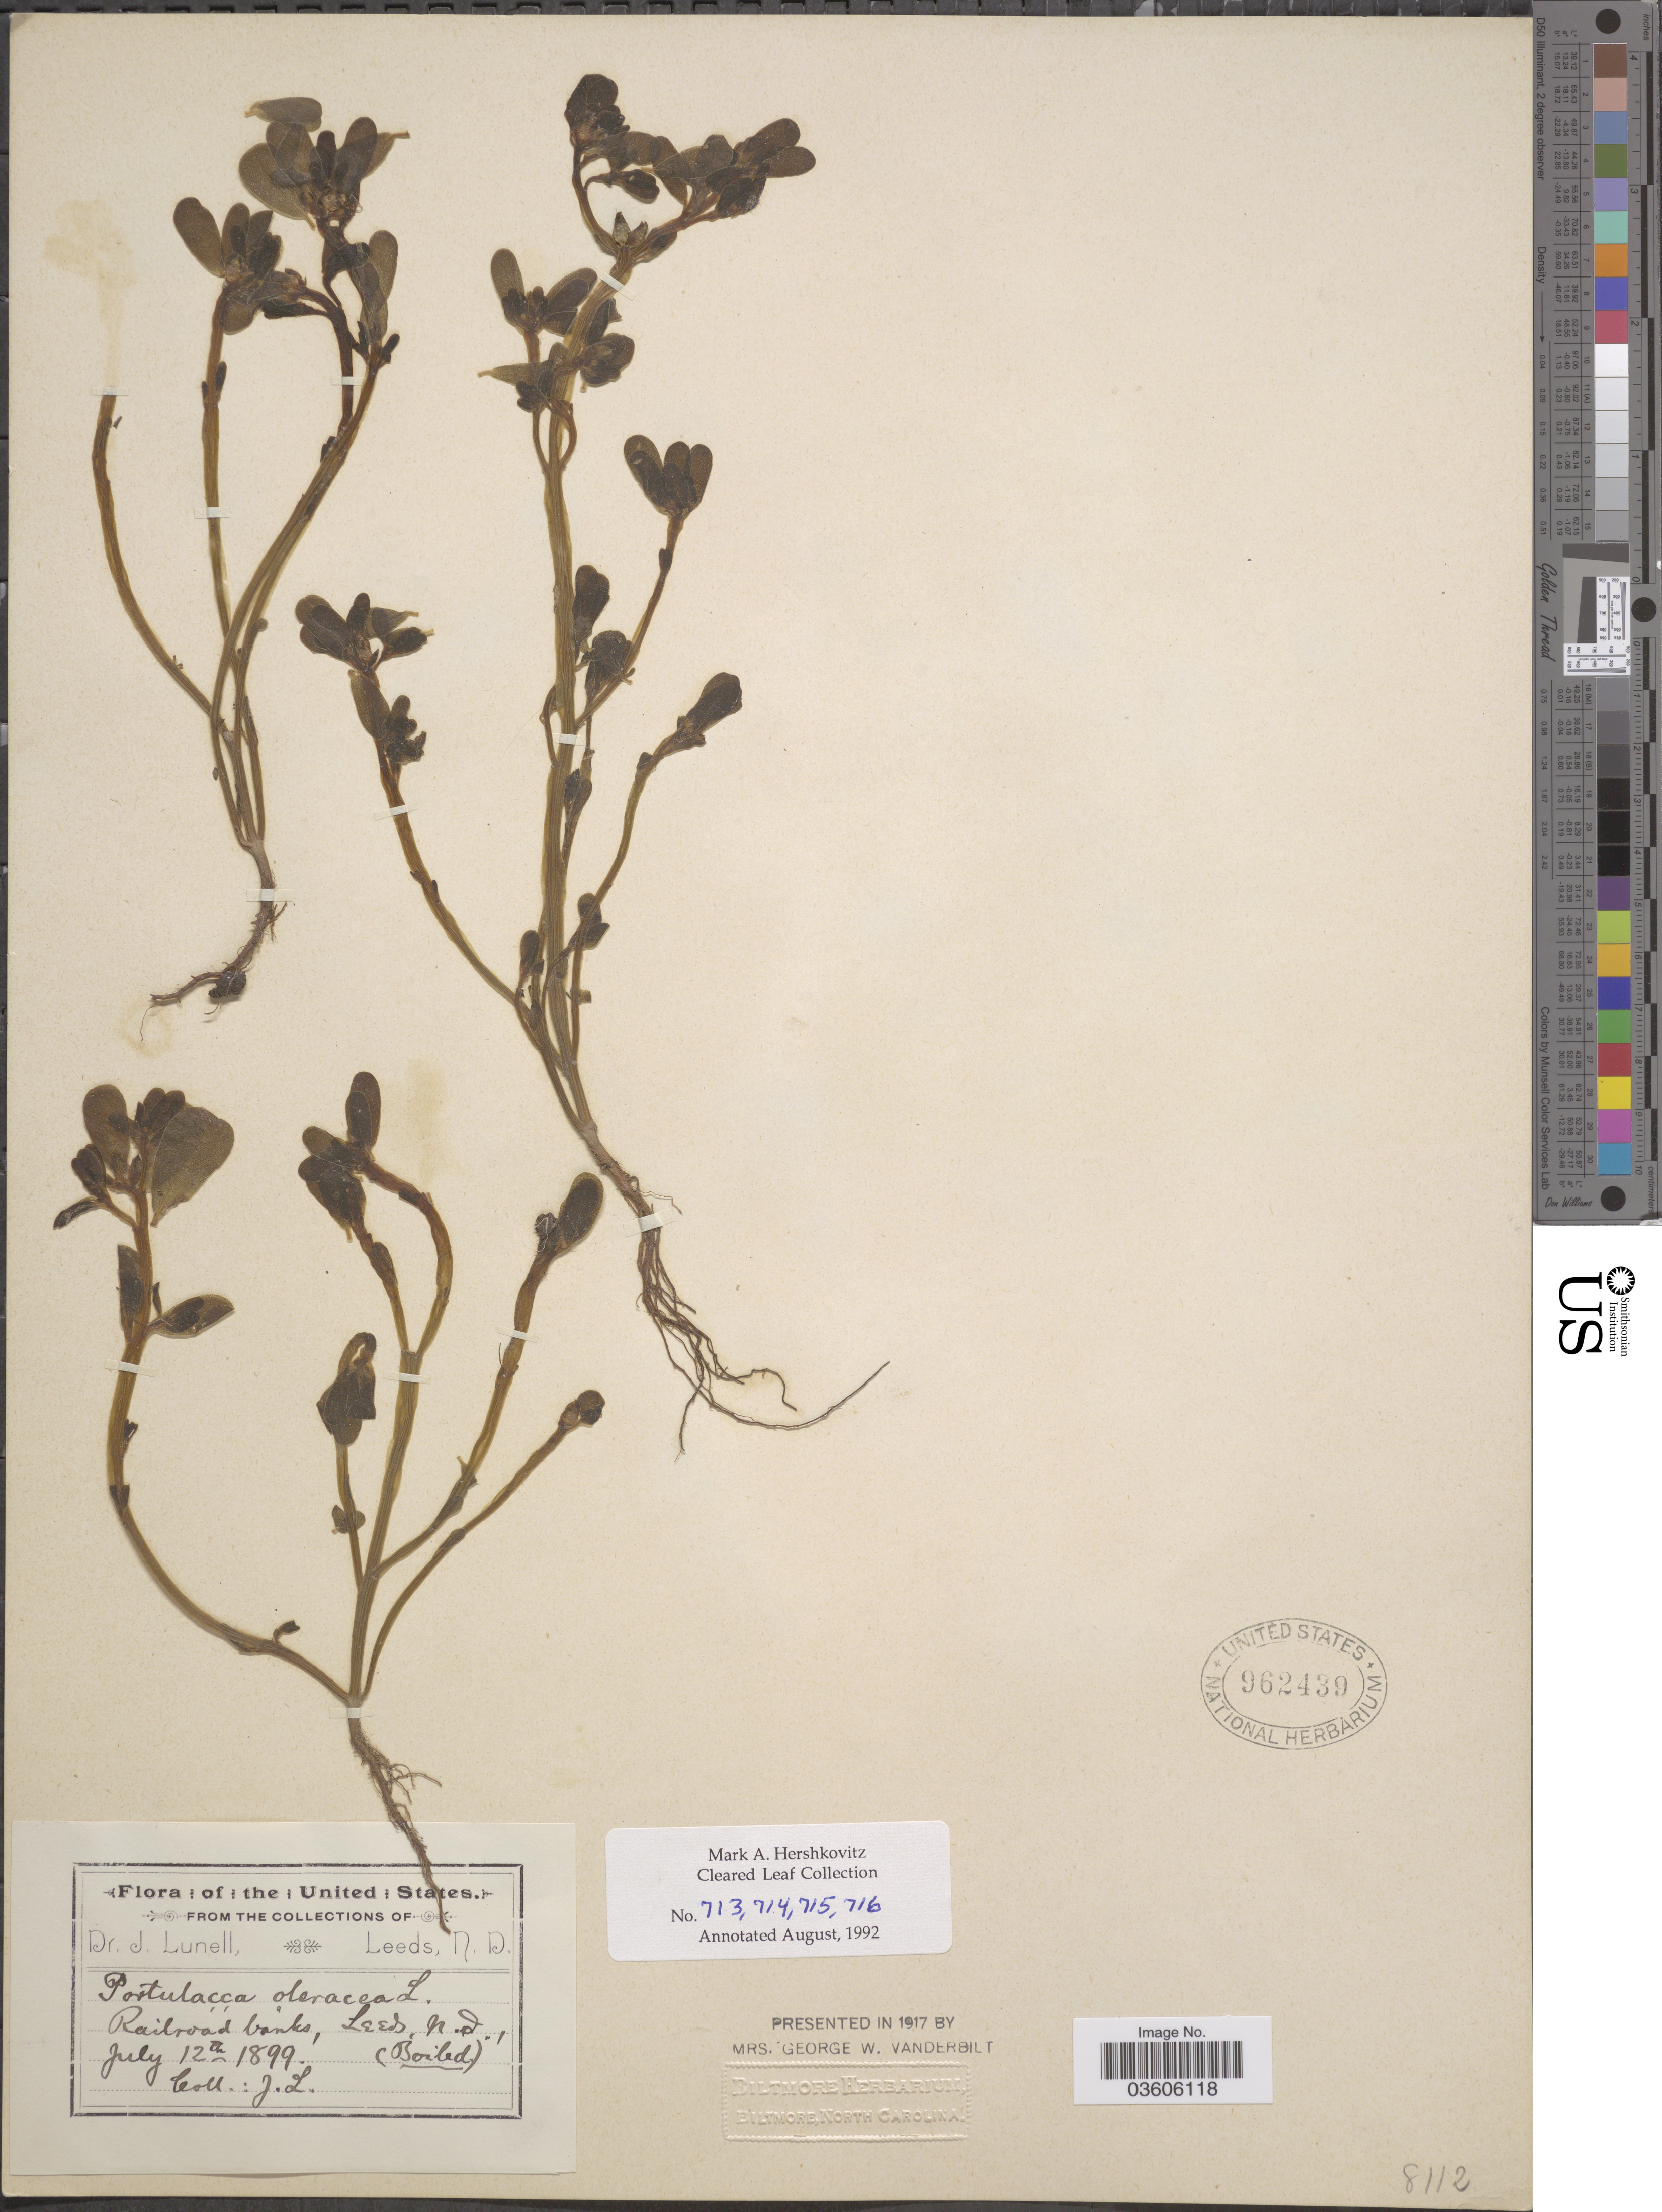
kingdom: Plantae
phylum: Tracheophyta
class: Magnoliopsida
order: Caryophyllales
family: Portulacaceae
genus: Portulaca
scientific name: Portulaca oleracea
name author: L.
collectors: J. Lunell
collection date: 1899-07-12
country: United States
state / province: North Dakota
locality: Railroad banks, Leeds.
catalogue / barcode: US 962439